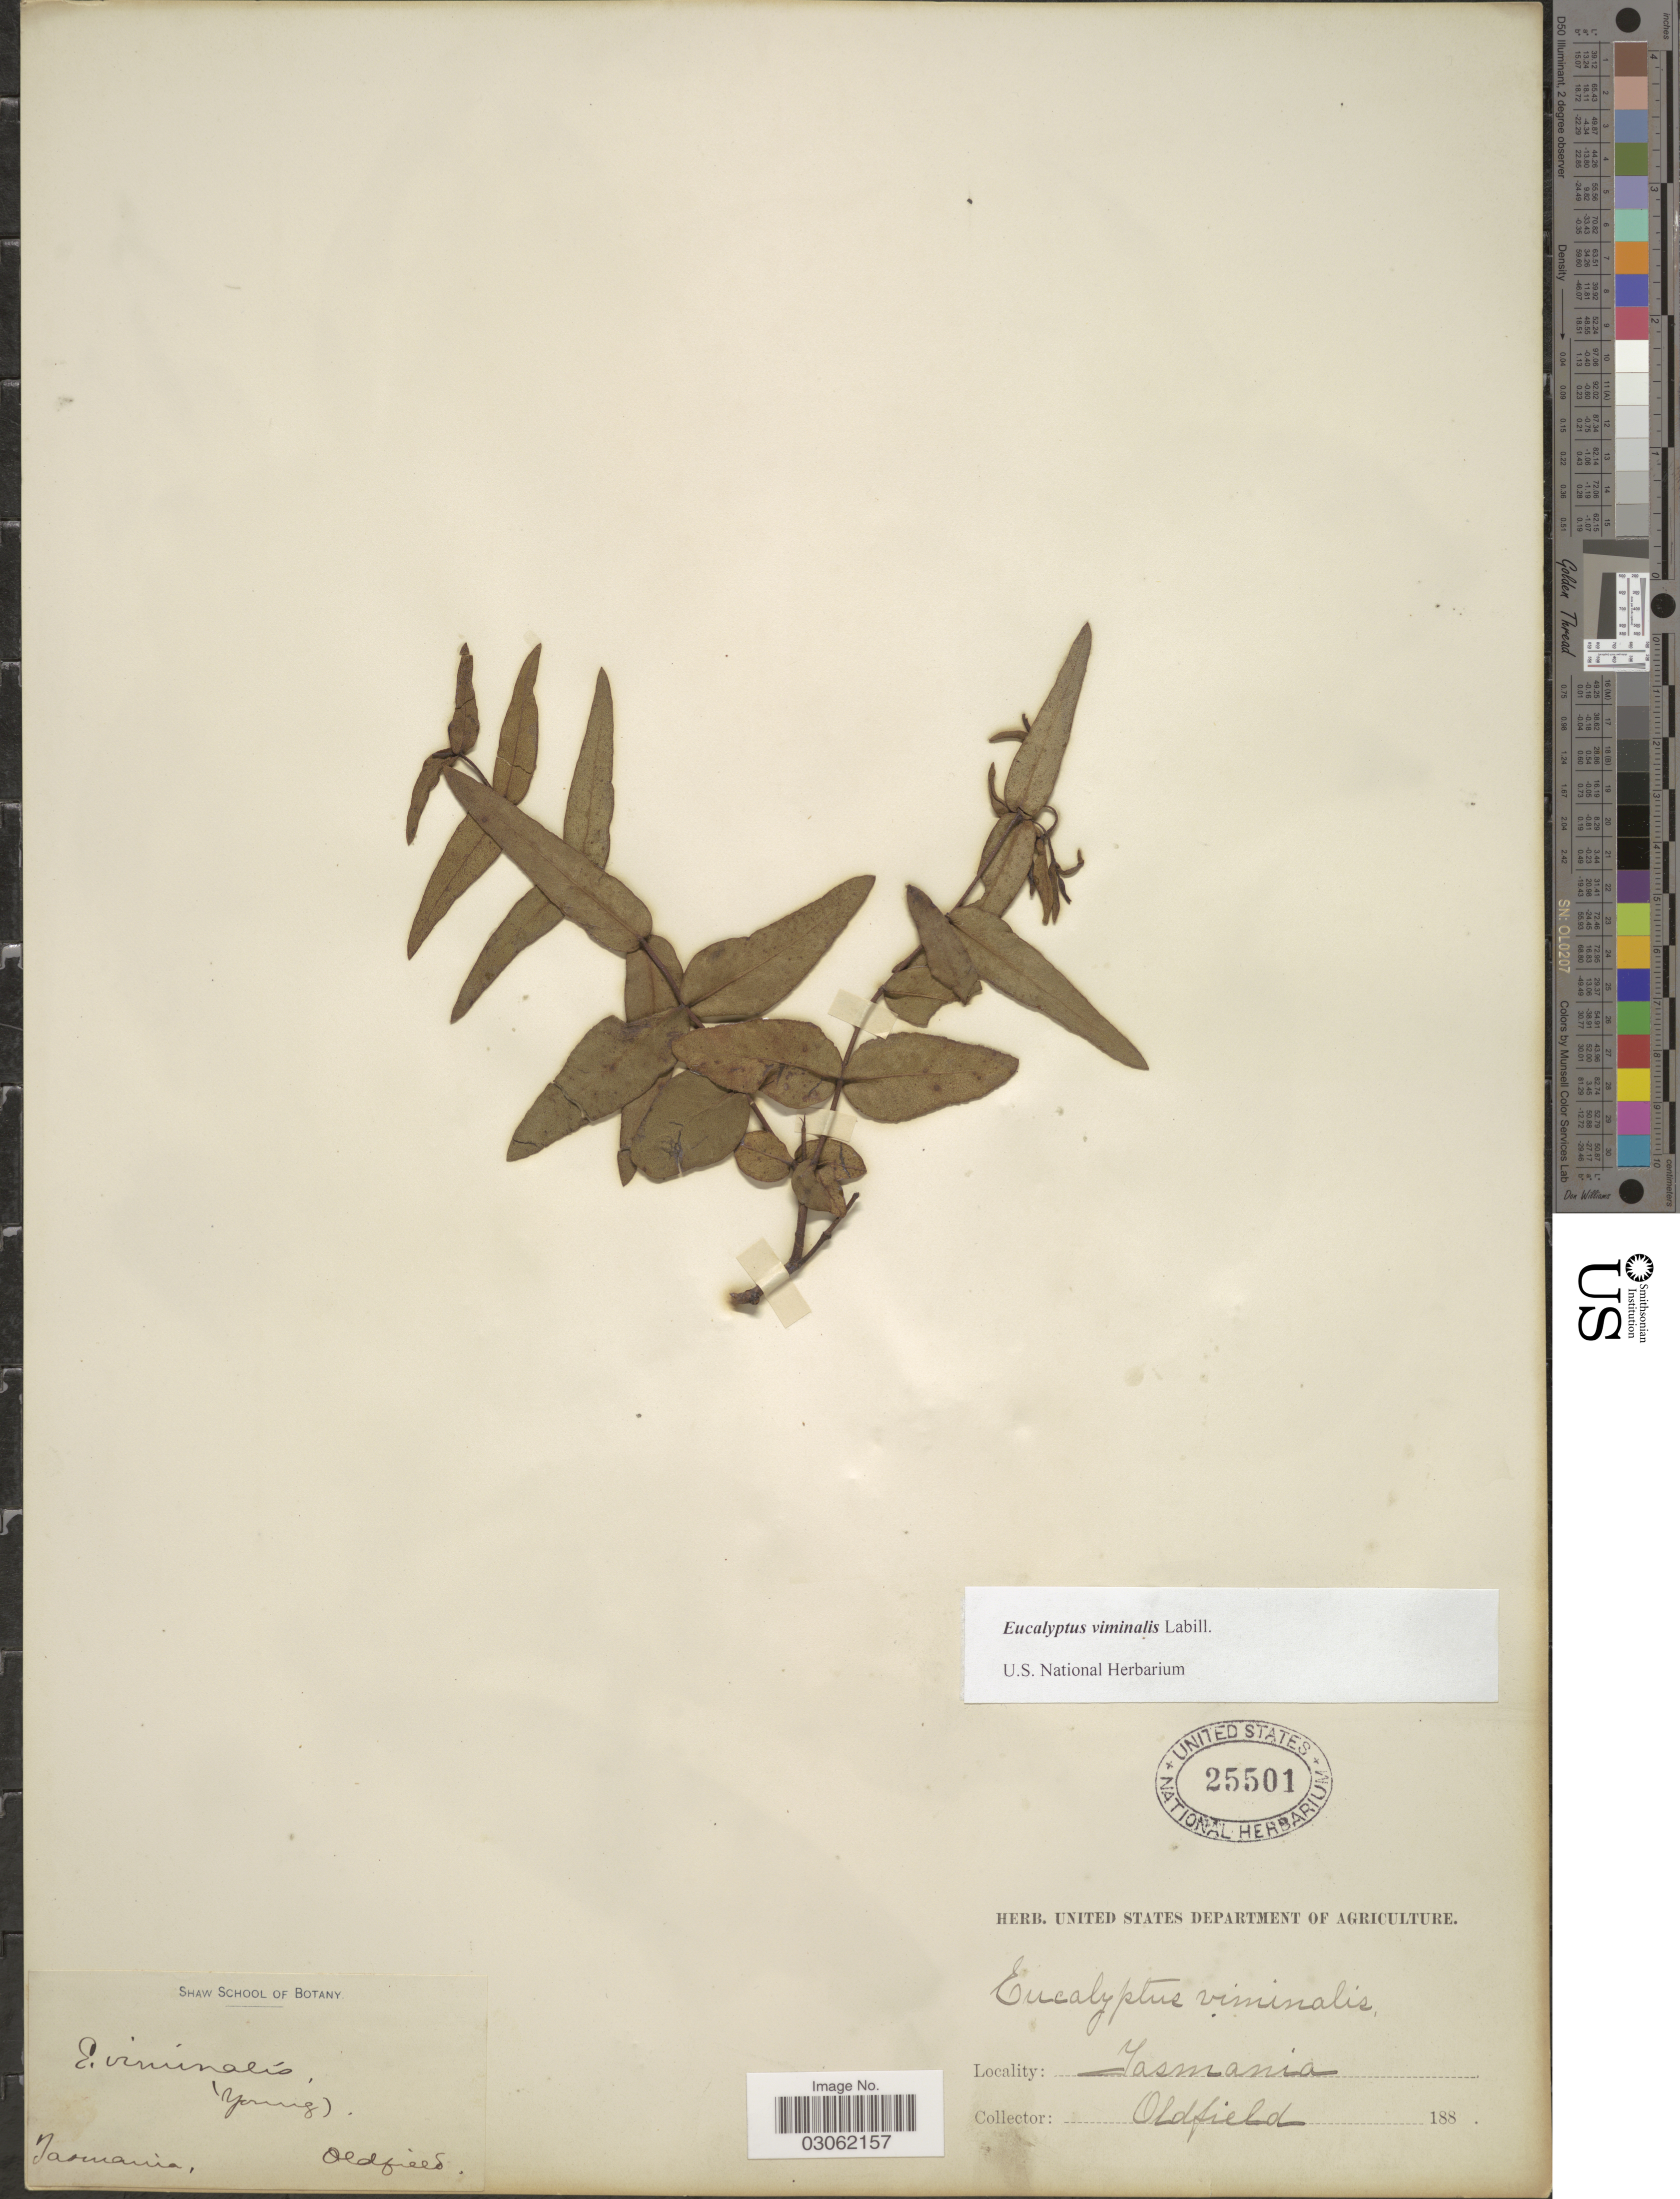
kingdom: Plantae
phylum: Tracheophyta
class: Magnoliopsida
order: Myrtales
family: Myrtaceae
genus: Eucalyptus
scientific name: Eucalyptus viminalis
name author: Labill.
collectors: Oldfield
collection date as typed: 188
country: Australia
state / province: Tasmania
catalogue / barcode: US 25501